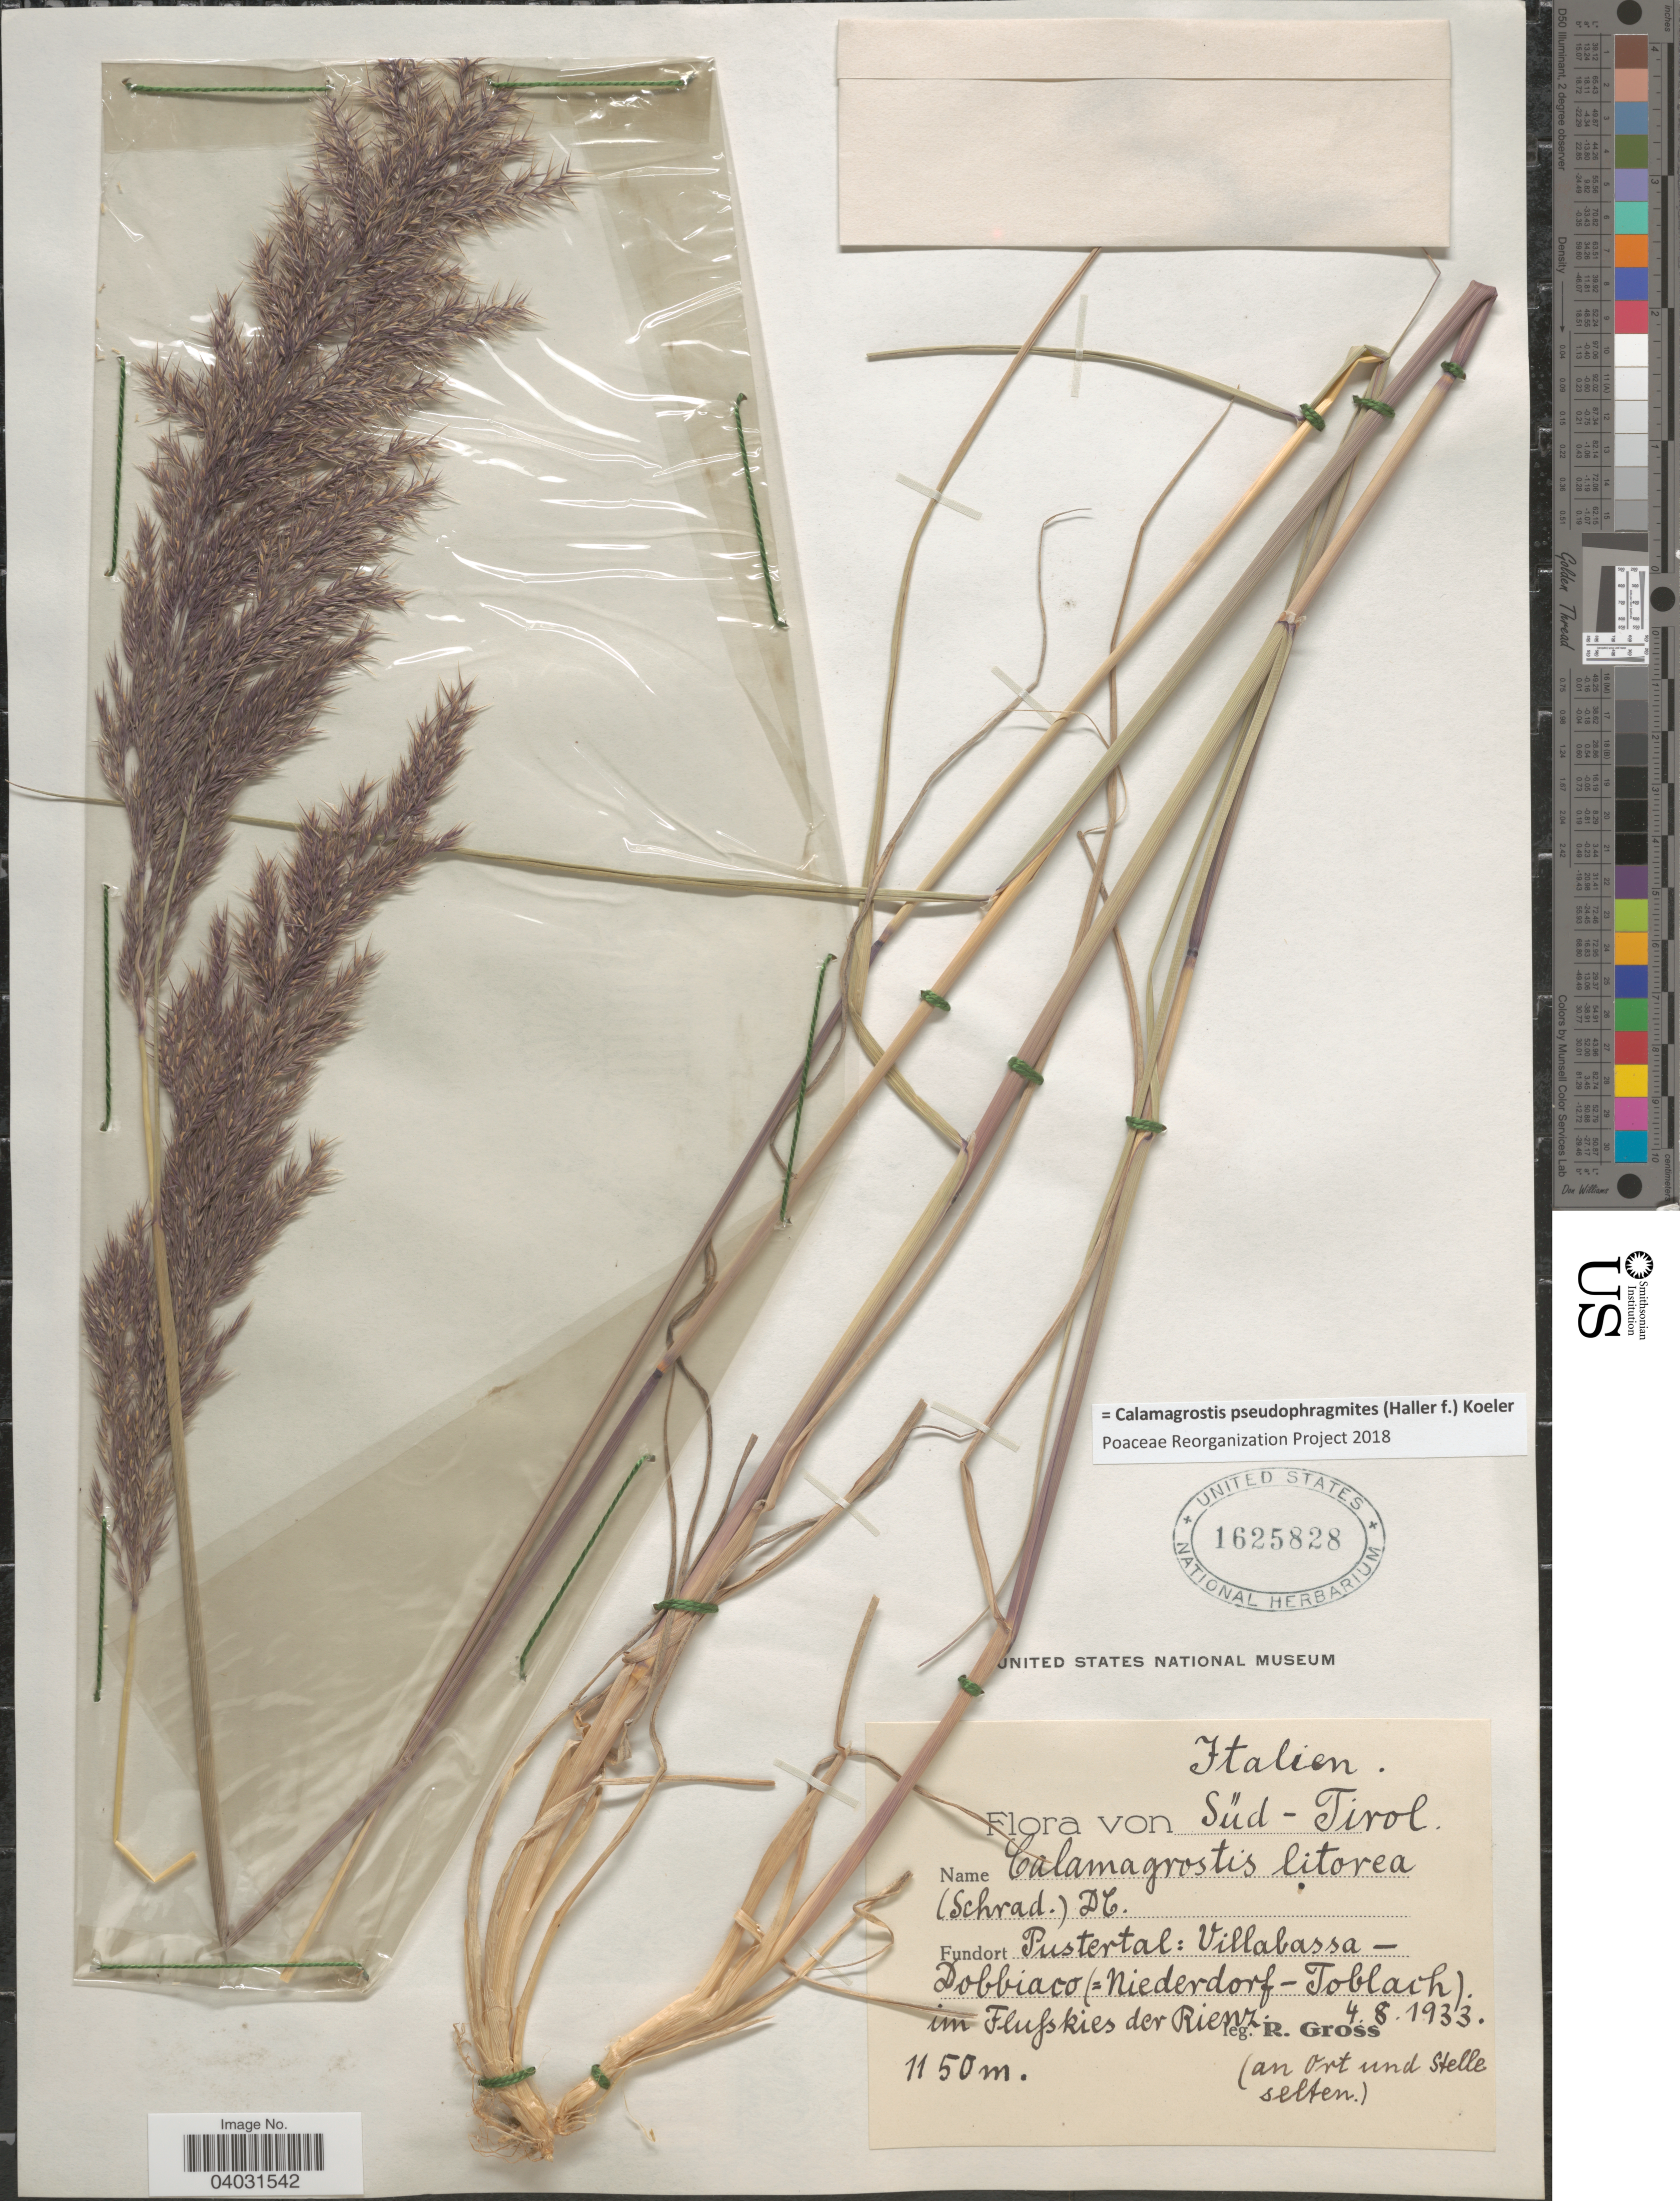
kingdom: Plantae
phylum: Tracheophyta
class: Liliopsida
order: Poales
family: Poaceae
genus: Calamagrostis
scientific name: Calamagrostis pseudophragmites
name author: (Haller f.) Koeler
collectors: R. Gross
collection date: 1933-08-04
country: Italy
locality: Italien. Süd-Tirol. Pustertal: Villabassa - Dobbiaco (= Niederdorf - Toblaih). Im Flufskies der Rienz.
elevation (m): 1150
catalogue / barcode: US 1625828